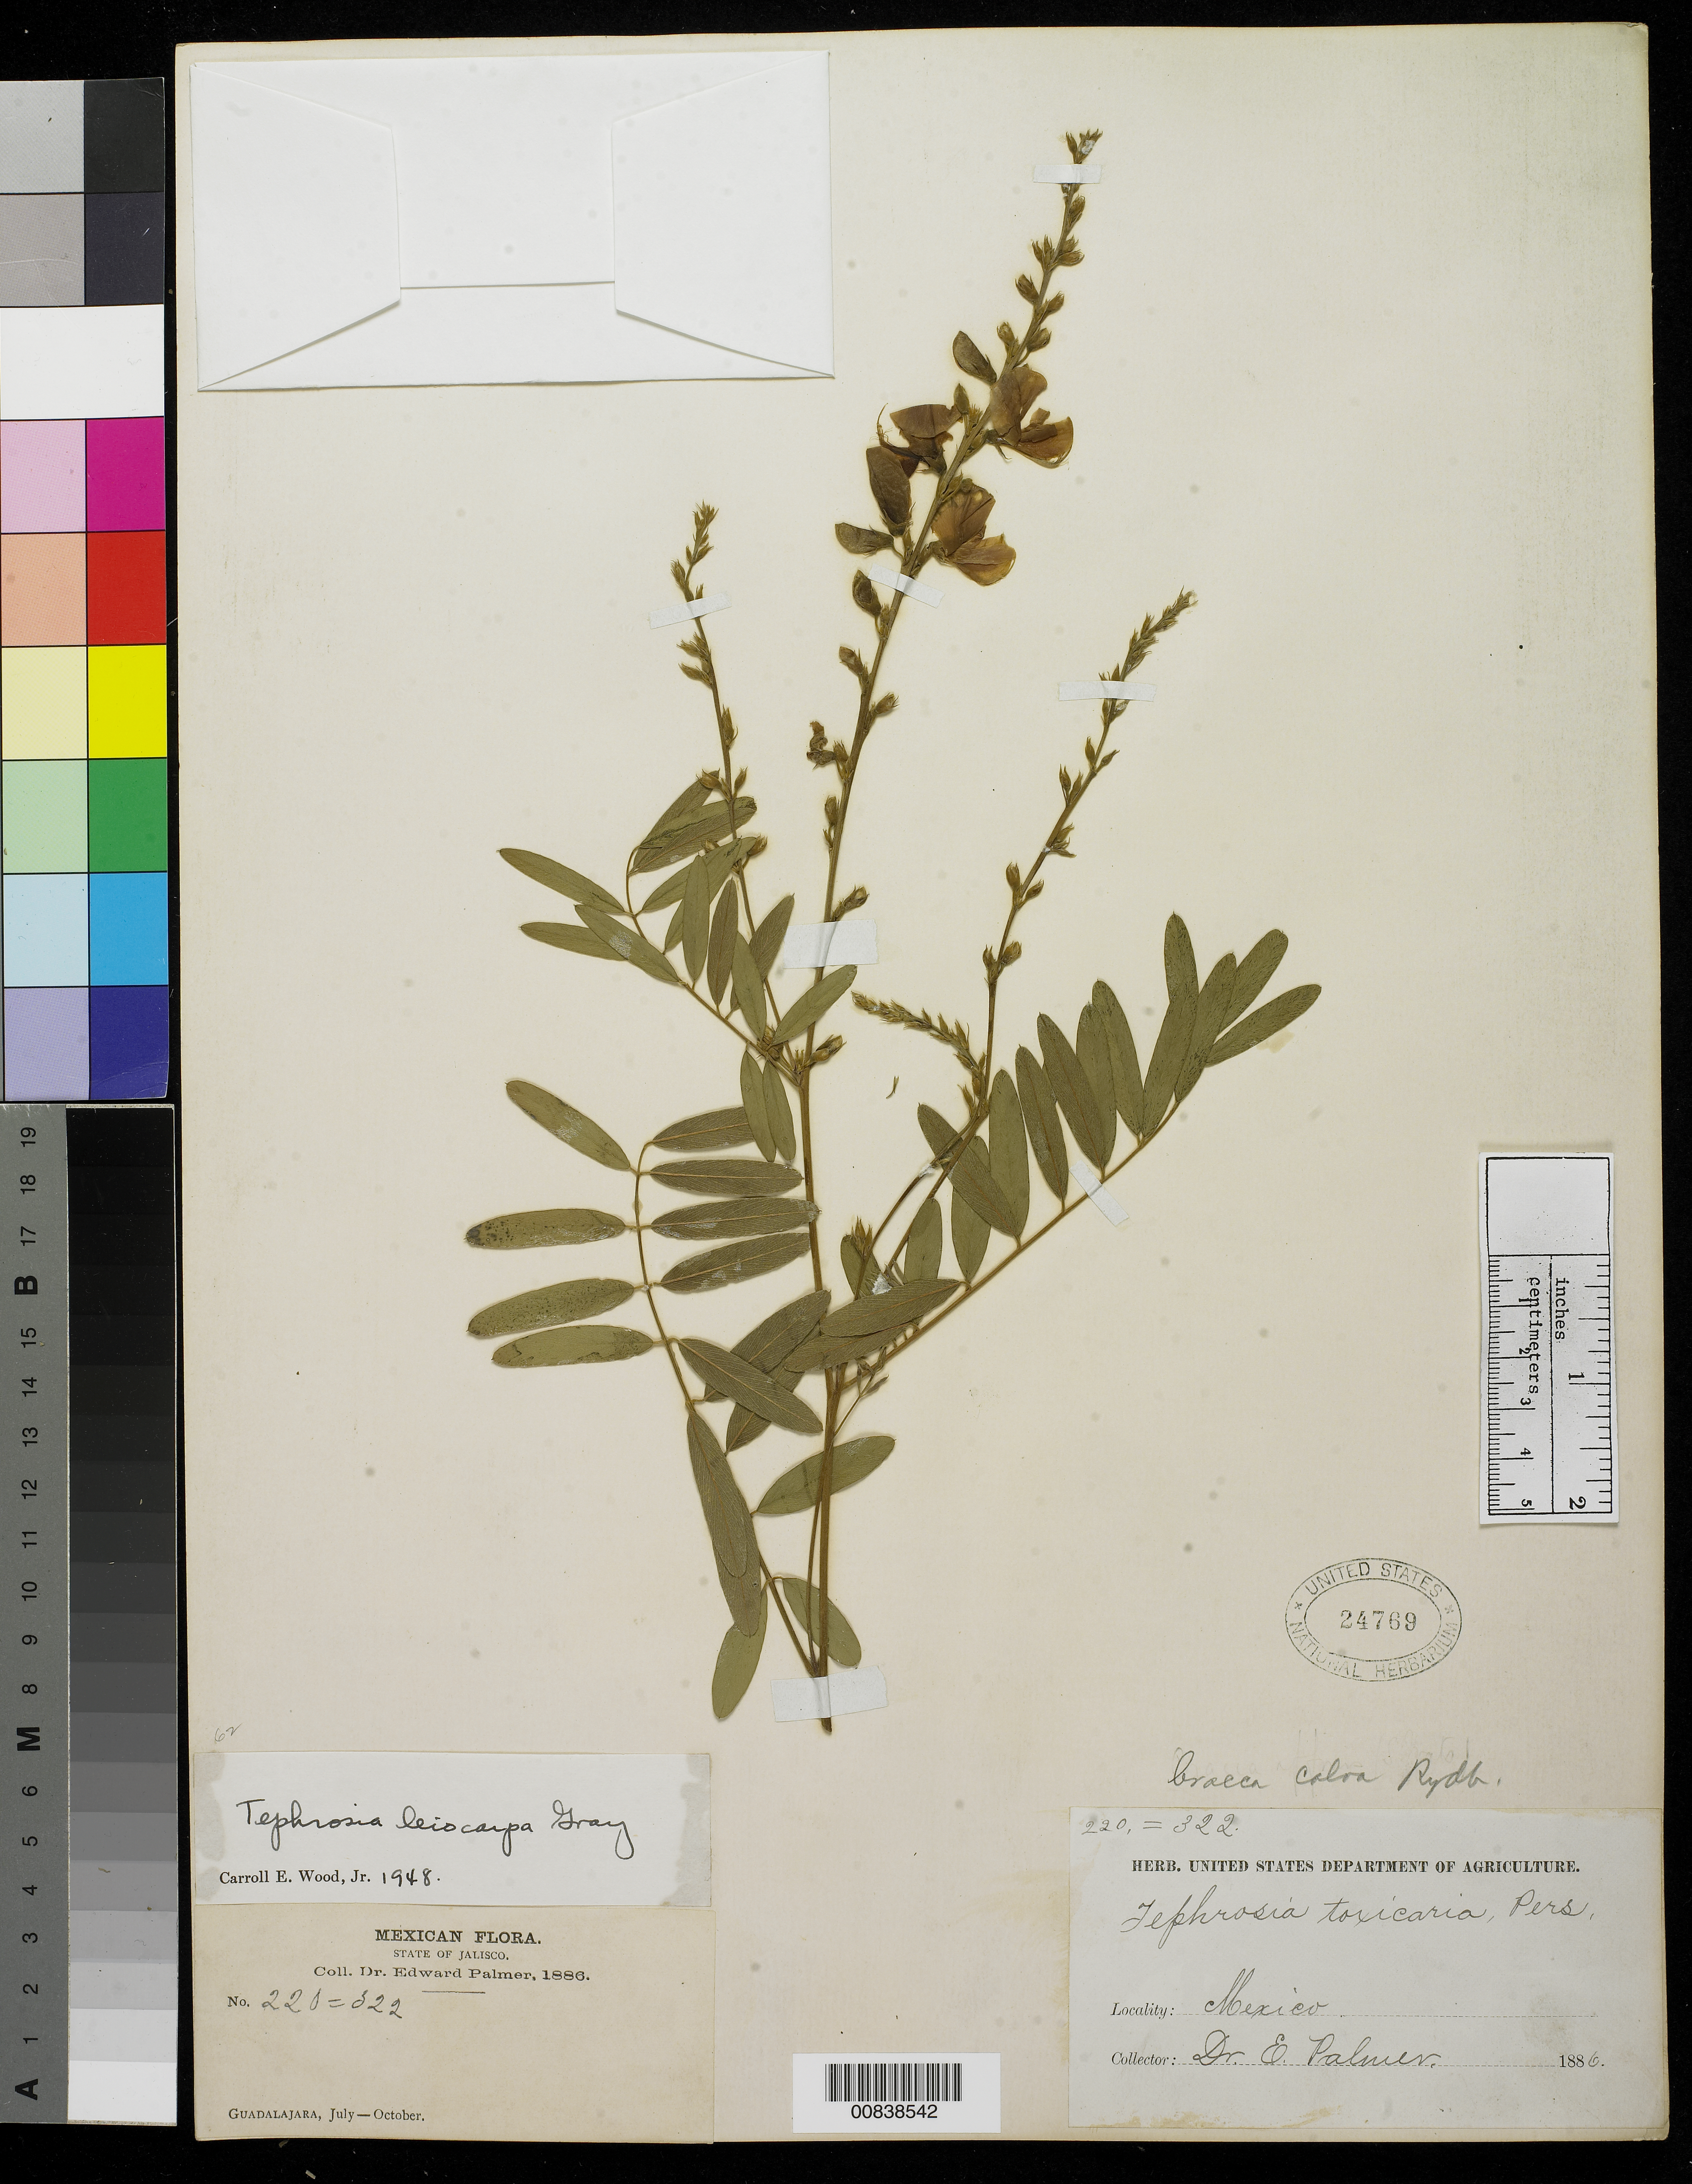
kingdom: Plantae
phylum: Tracheophyta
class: Magnoliopsida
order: Fabales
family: Fabaceae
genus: Tephrosia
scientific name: Tephrosia leiocarpa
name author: A. Gray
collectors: E. Palmer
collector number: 220=322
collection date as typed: Jul 1886 to -- Oct 1886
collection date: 1886-07/1886-10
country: Mexico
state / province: Jalisco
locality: Guadalajara, Jalisco.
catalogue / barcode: US 24769